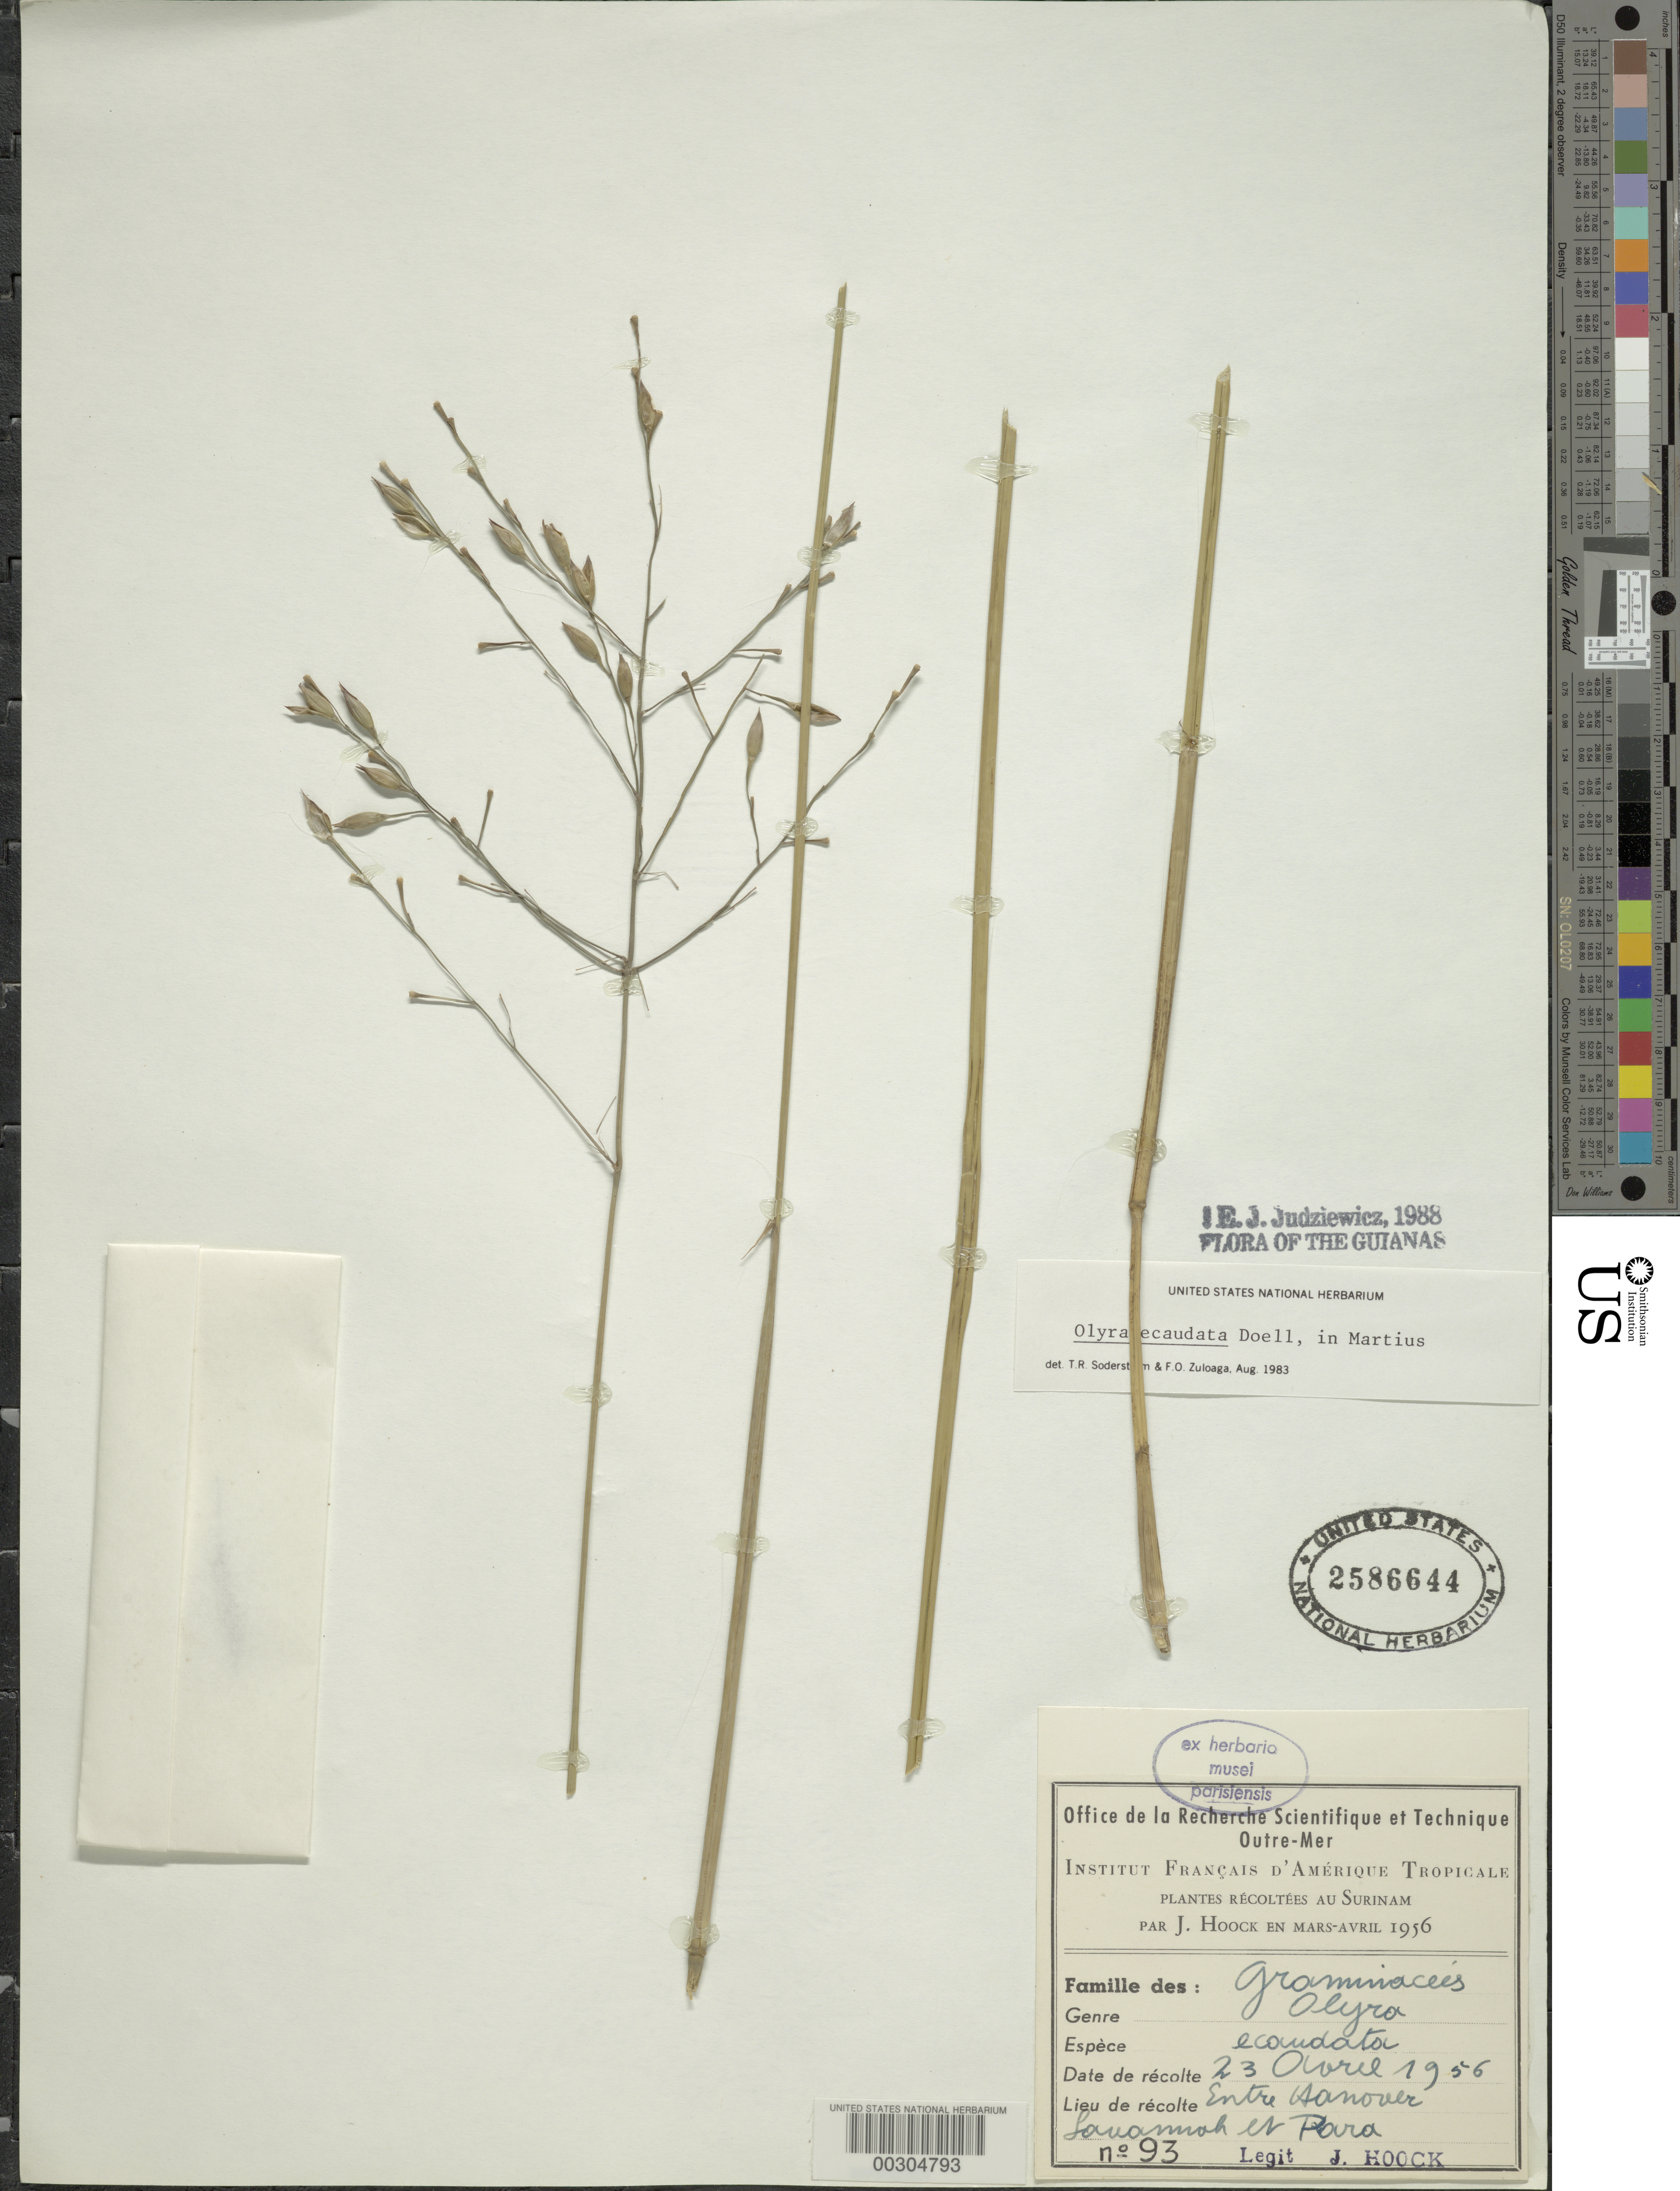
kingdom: Plantae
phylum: Tracheophyta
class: Liliopsida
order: Poales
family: Poaceae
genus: Olyra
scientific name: Olyra ecaudata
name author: Döll in Mart.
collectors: J. Hoock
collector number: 93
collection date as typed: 23 Apr 1956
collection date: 1956-04-23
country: Suriname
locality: Hanover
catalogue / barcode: US 2586644